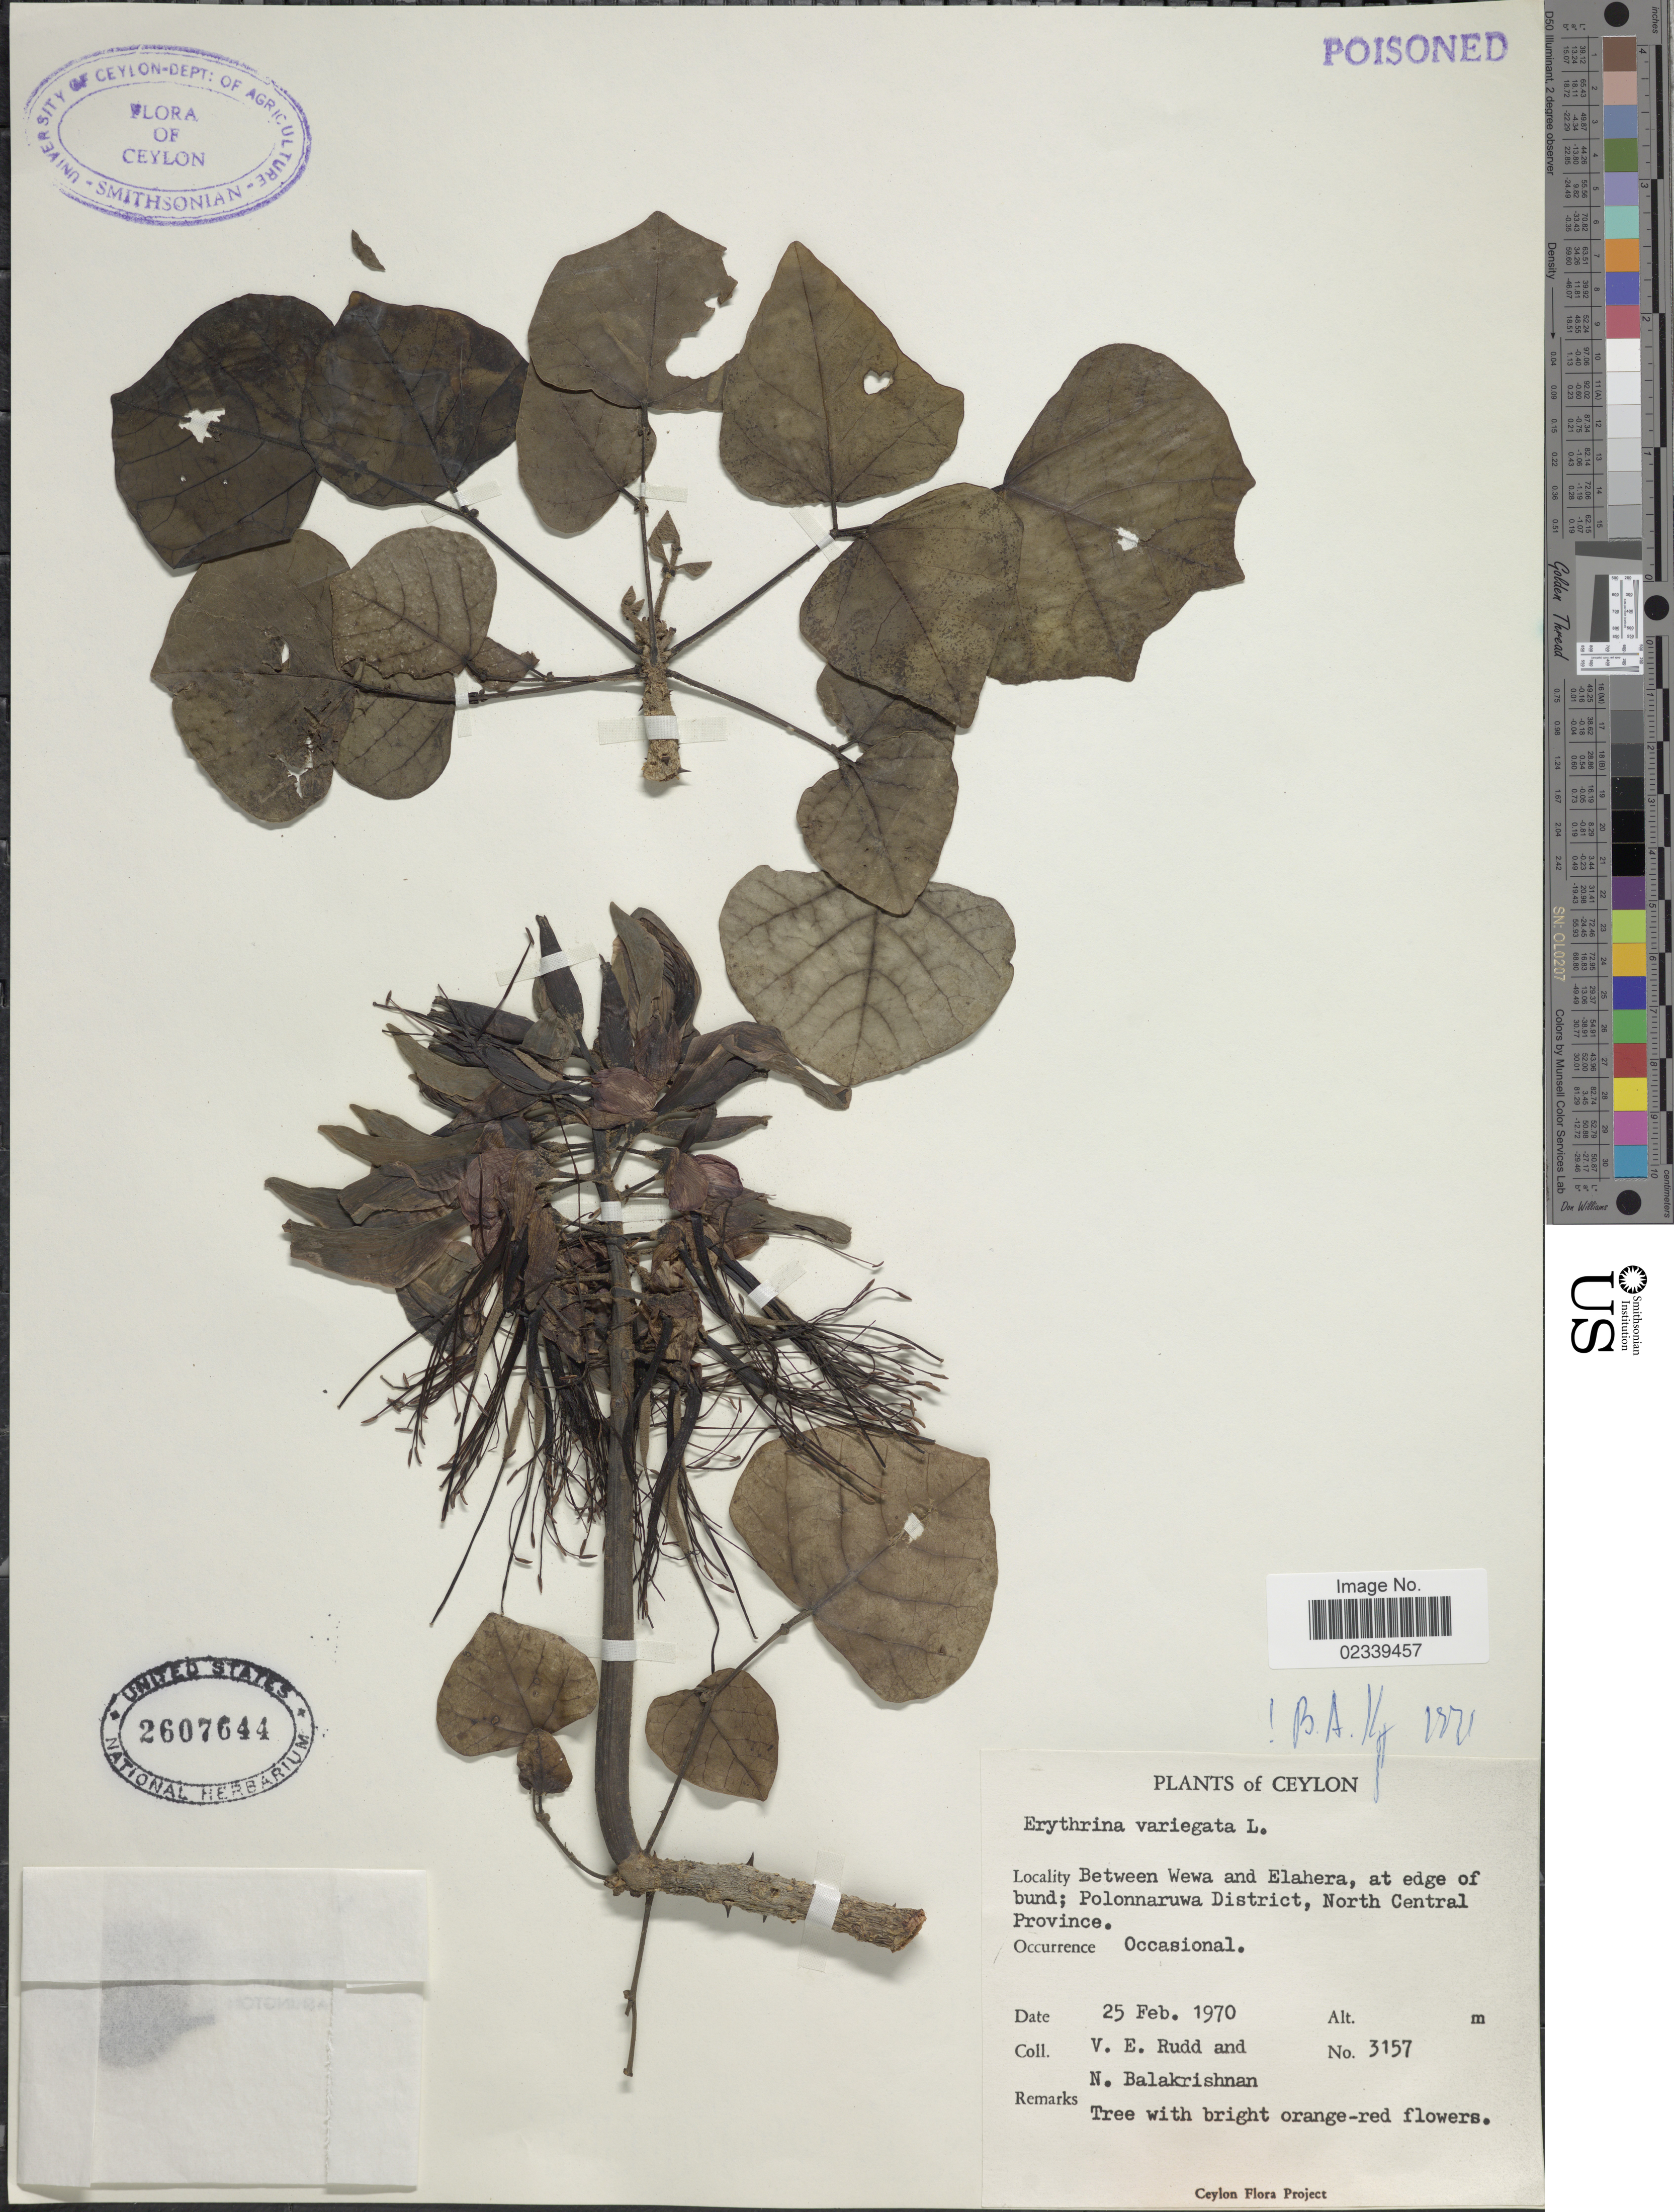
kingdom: Plantae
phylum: Tracheophyta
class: Magnoliopsida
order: Fabales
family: Fabaceae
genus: Erythrina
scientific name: Erythrina variegata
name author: L.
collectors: V. E. Rudd & N. Balakrishnan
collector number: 3157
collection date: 1970-02-25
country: Sri Lanka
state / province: North Central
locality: Ceylon, between Wewa and Elahera, at edge of bund; Polonnaruwa District.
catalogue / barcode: US 2607644